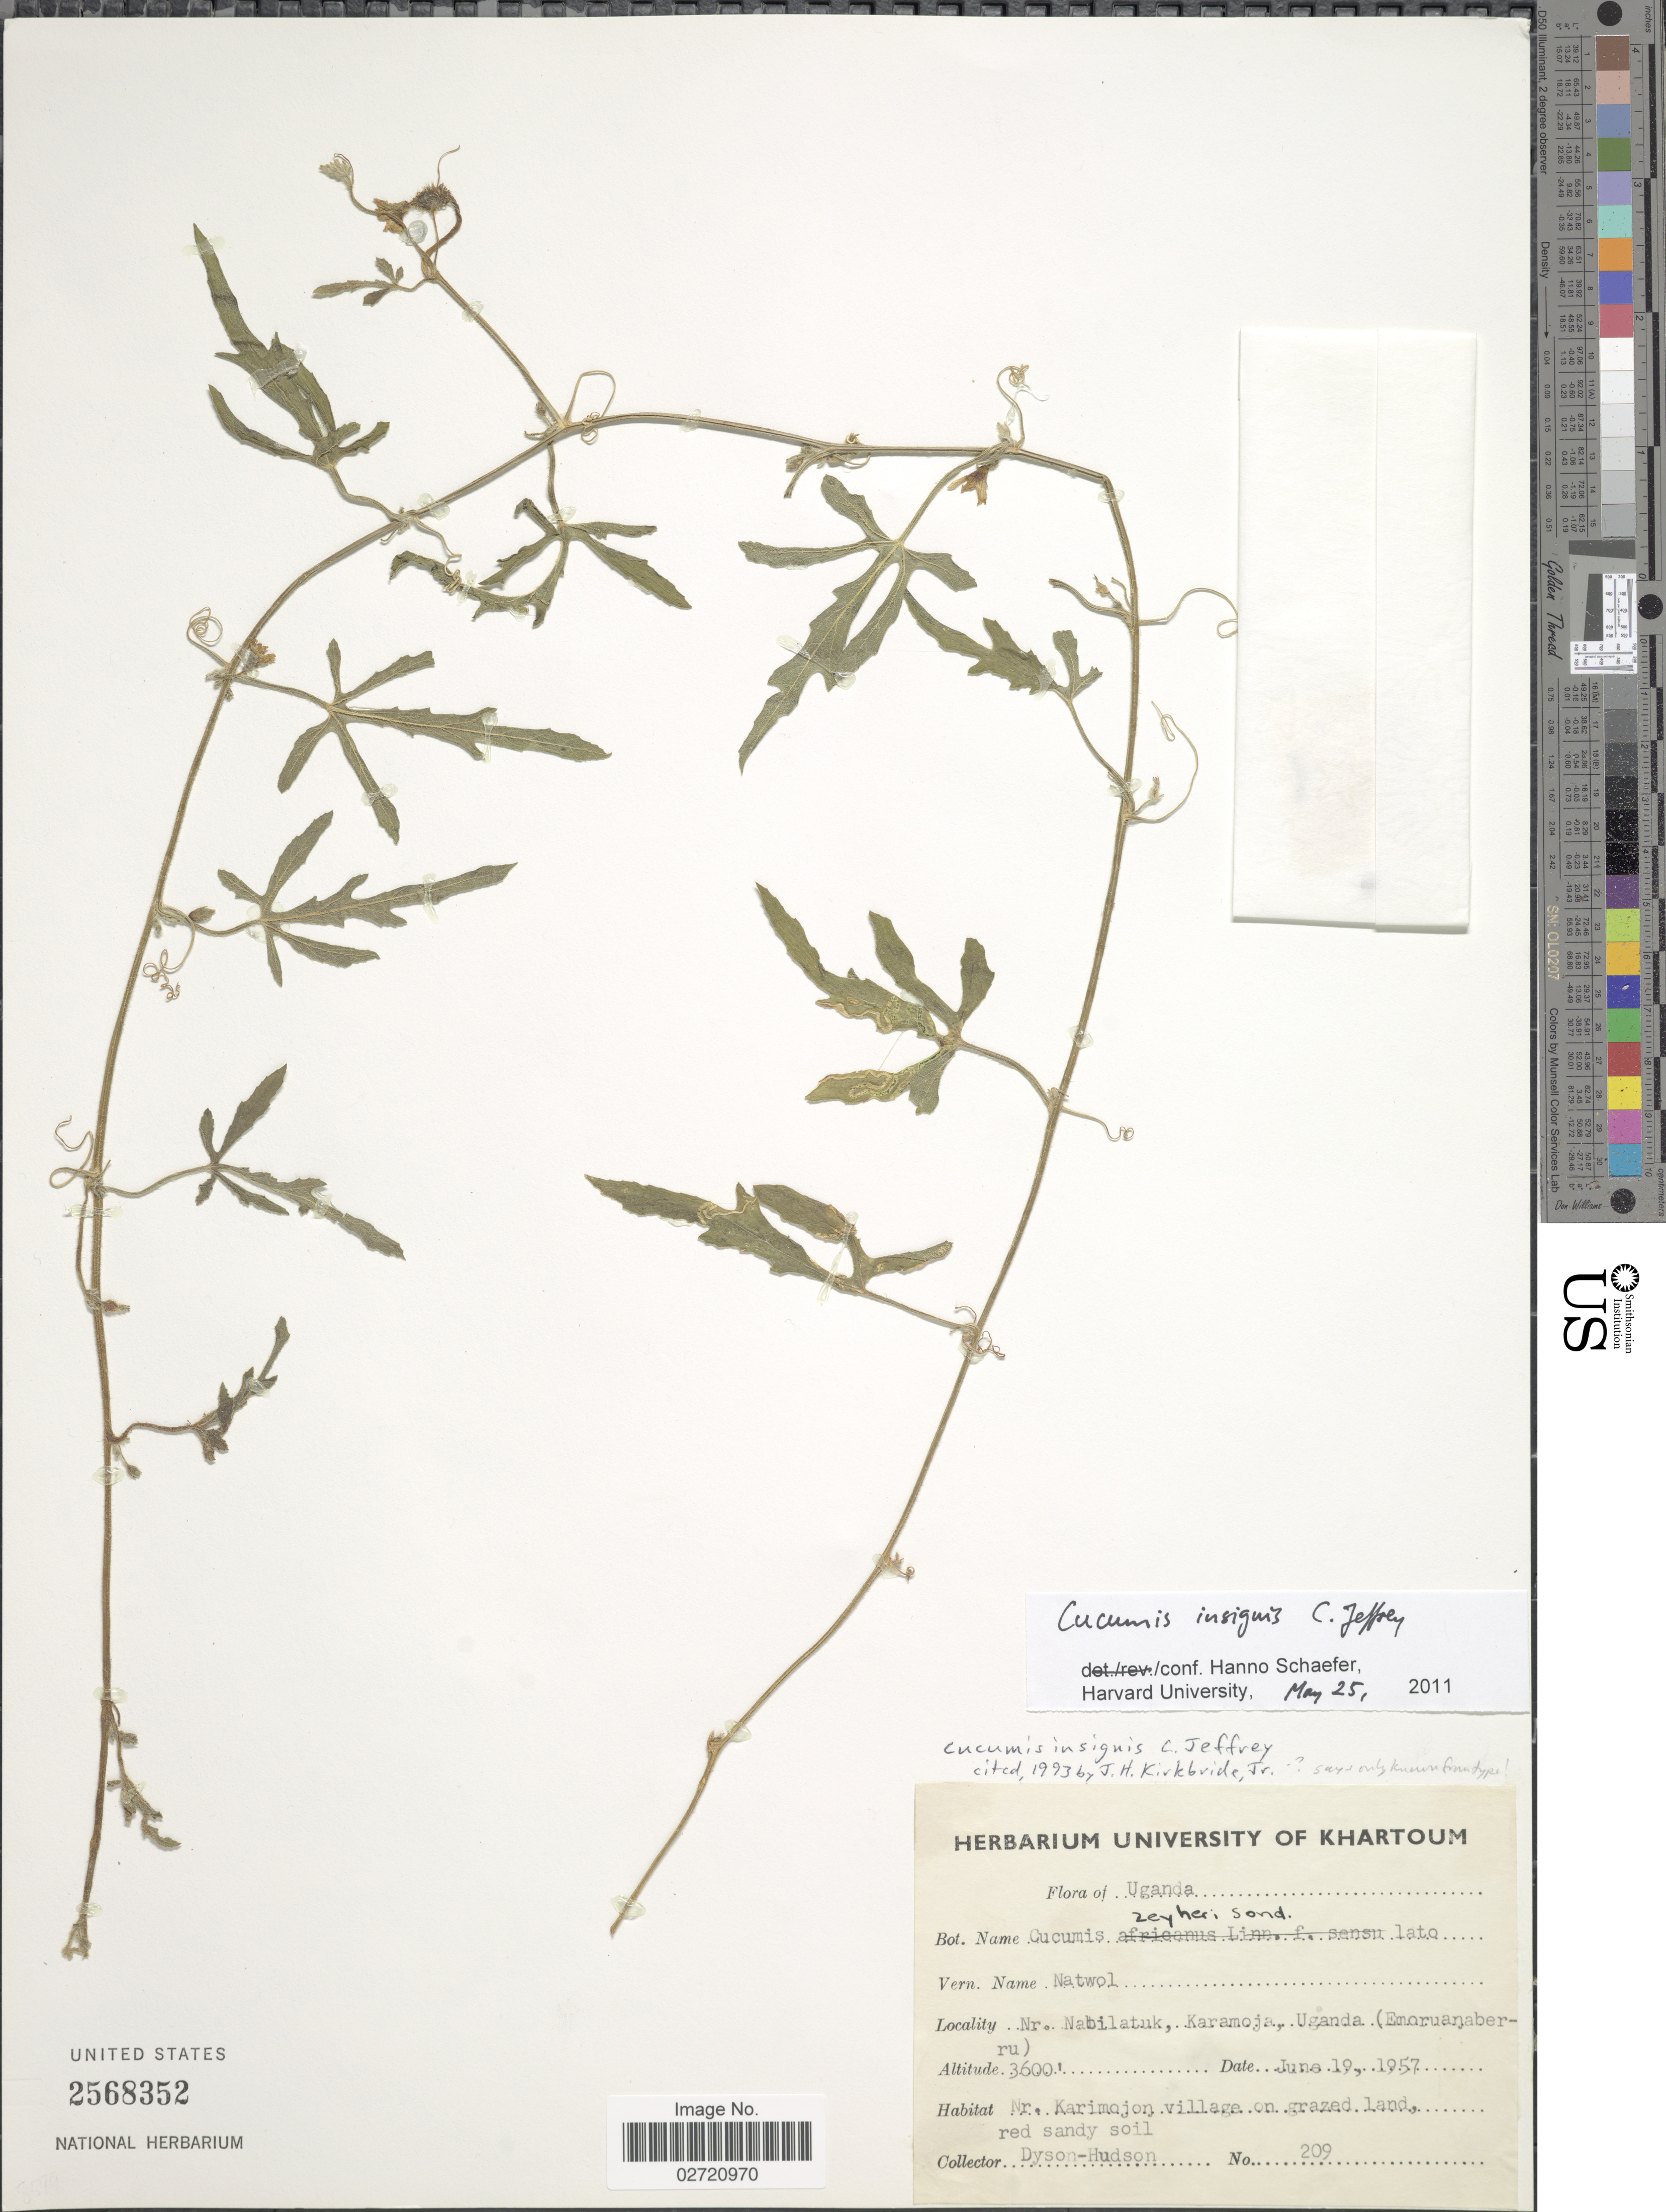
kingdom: Plantae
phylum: Tracheophyta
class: Magnoliopsida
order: Cucurbitales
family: Cucurbitaceae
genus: Cucumis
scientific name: Cucumis insignis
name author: C. Jeffrey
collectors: Dyson-Hudson, --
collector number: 209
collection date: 1957-06-19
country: Uganda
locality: Nr. Nabilatuk, Karamoja (Emoruanaberru)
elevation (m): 1097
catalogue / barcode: US 2568352